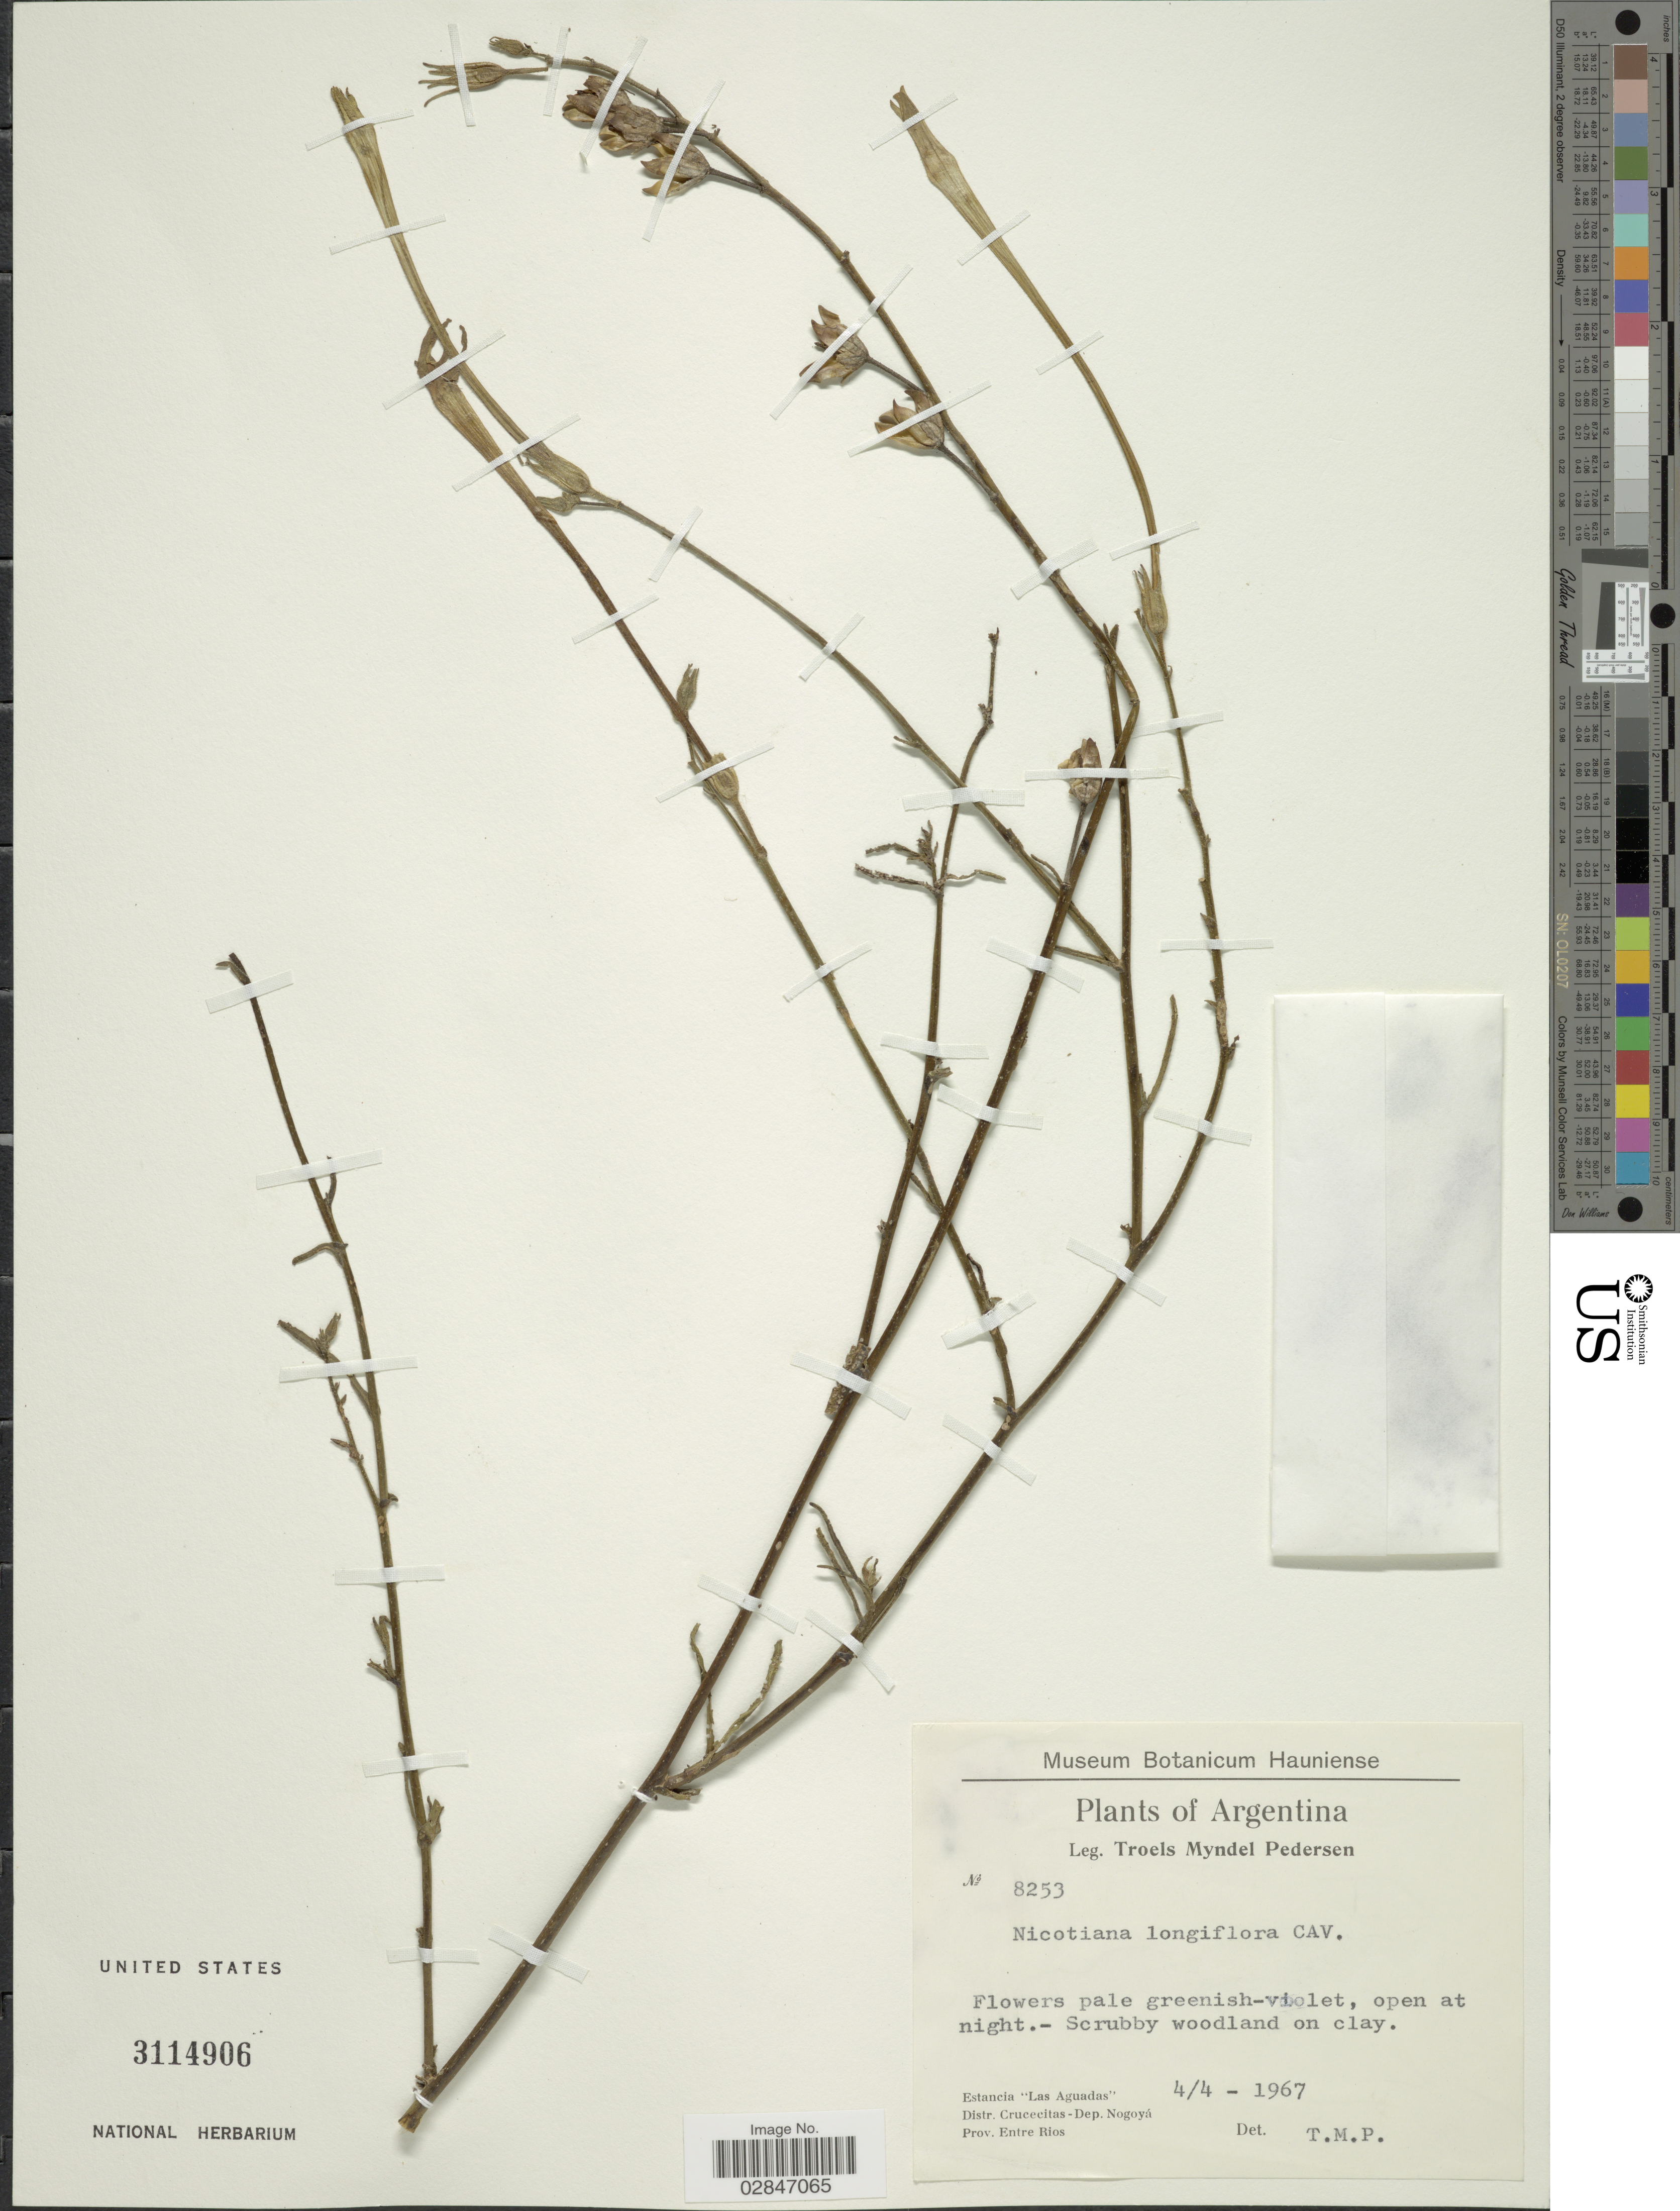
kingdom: Plantae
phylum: Tracheophyta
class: Magnoliopsida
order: Solanales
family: Solanaceae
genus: Nicotiana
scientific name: Nicotiana longiflora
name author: Cav.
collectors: T. Pederson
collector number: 8253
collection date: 1967-04-04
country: Argentina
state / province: Entre Rios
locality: Estancia "Las Aguadas", Distr. Crucecitas - Dep. Nogoyá, Prov. Entre Rios.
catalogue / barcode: US 3114906